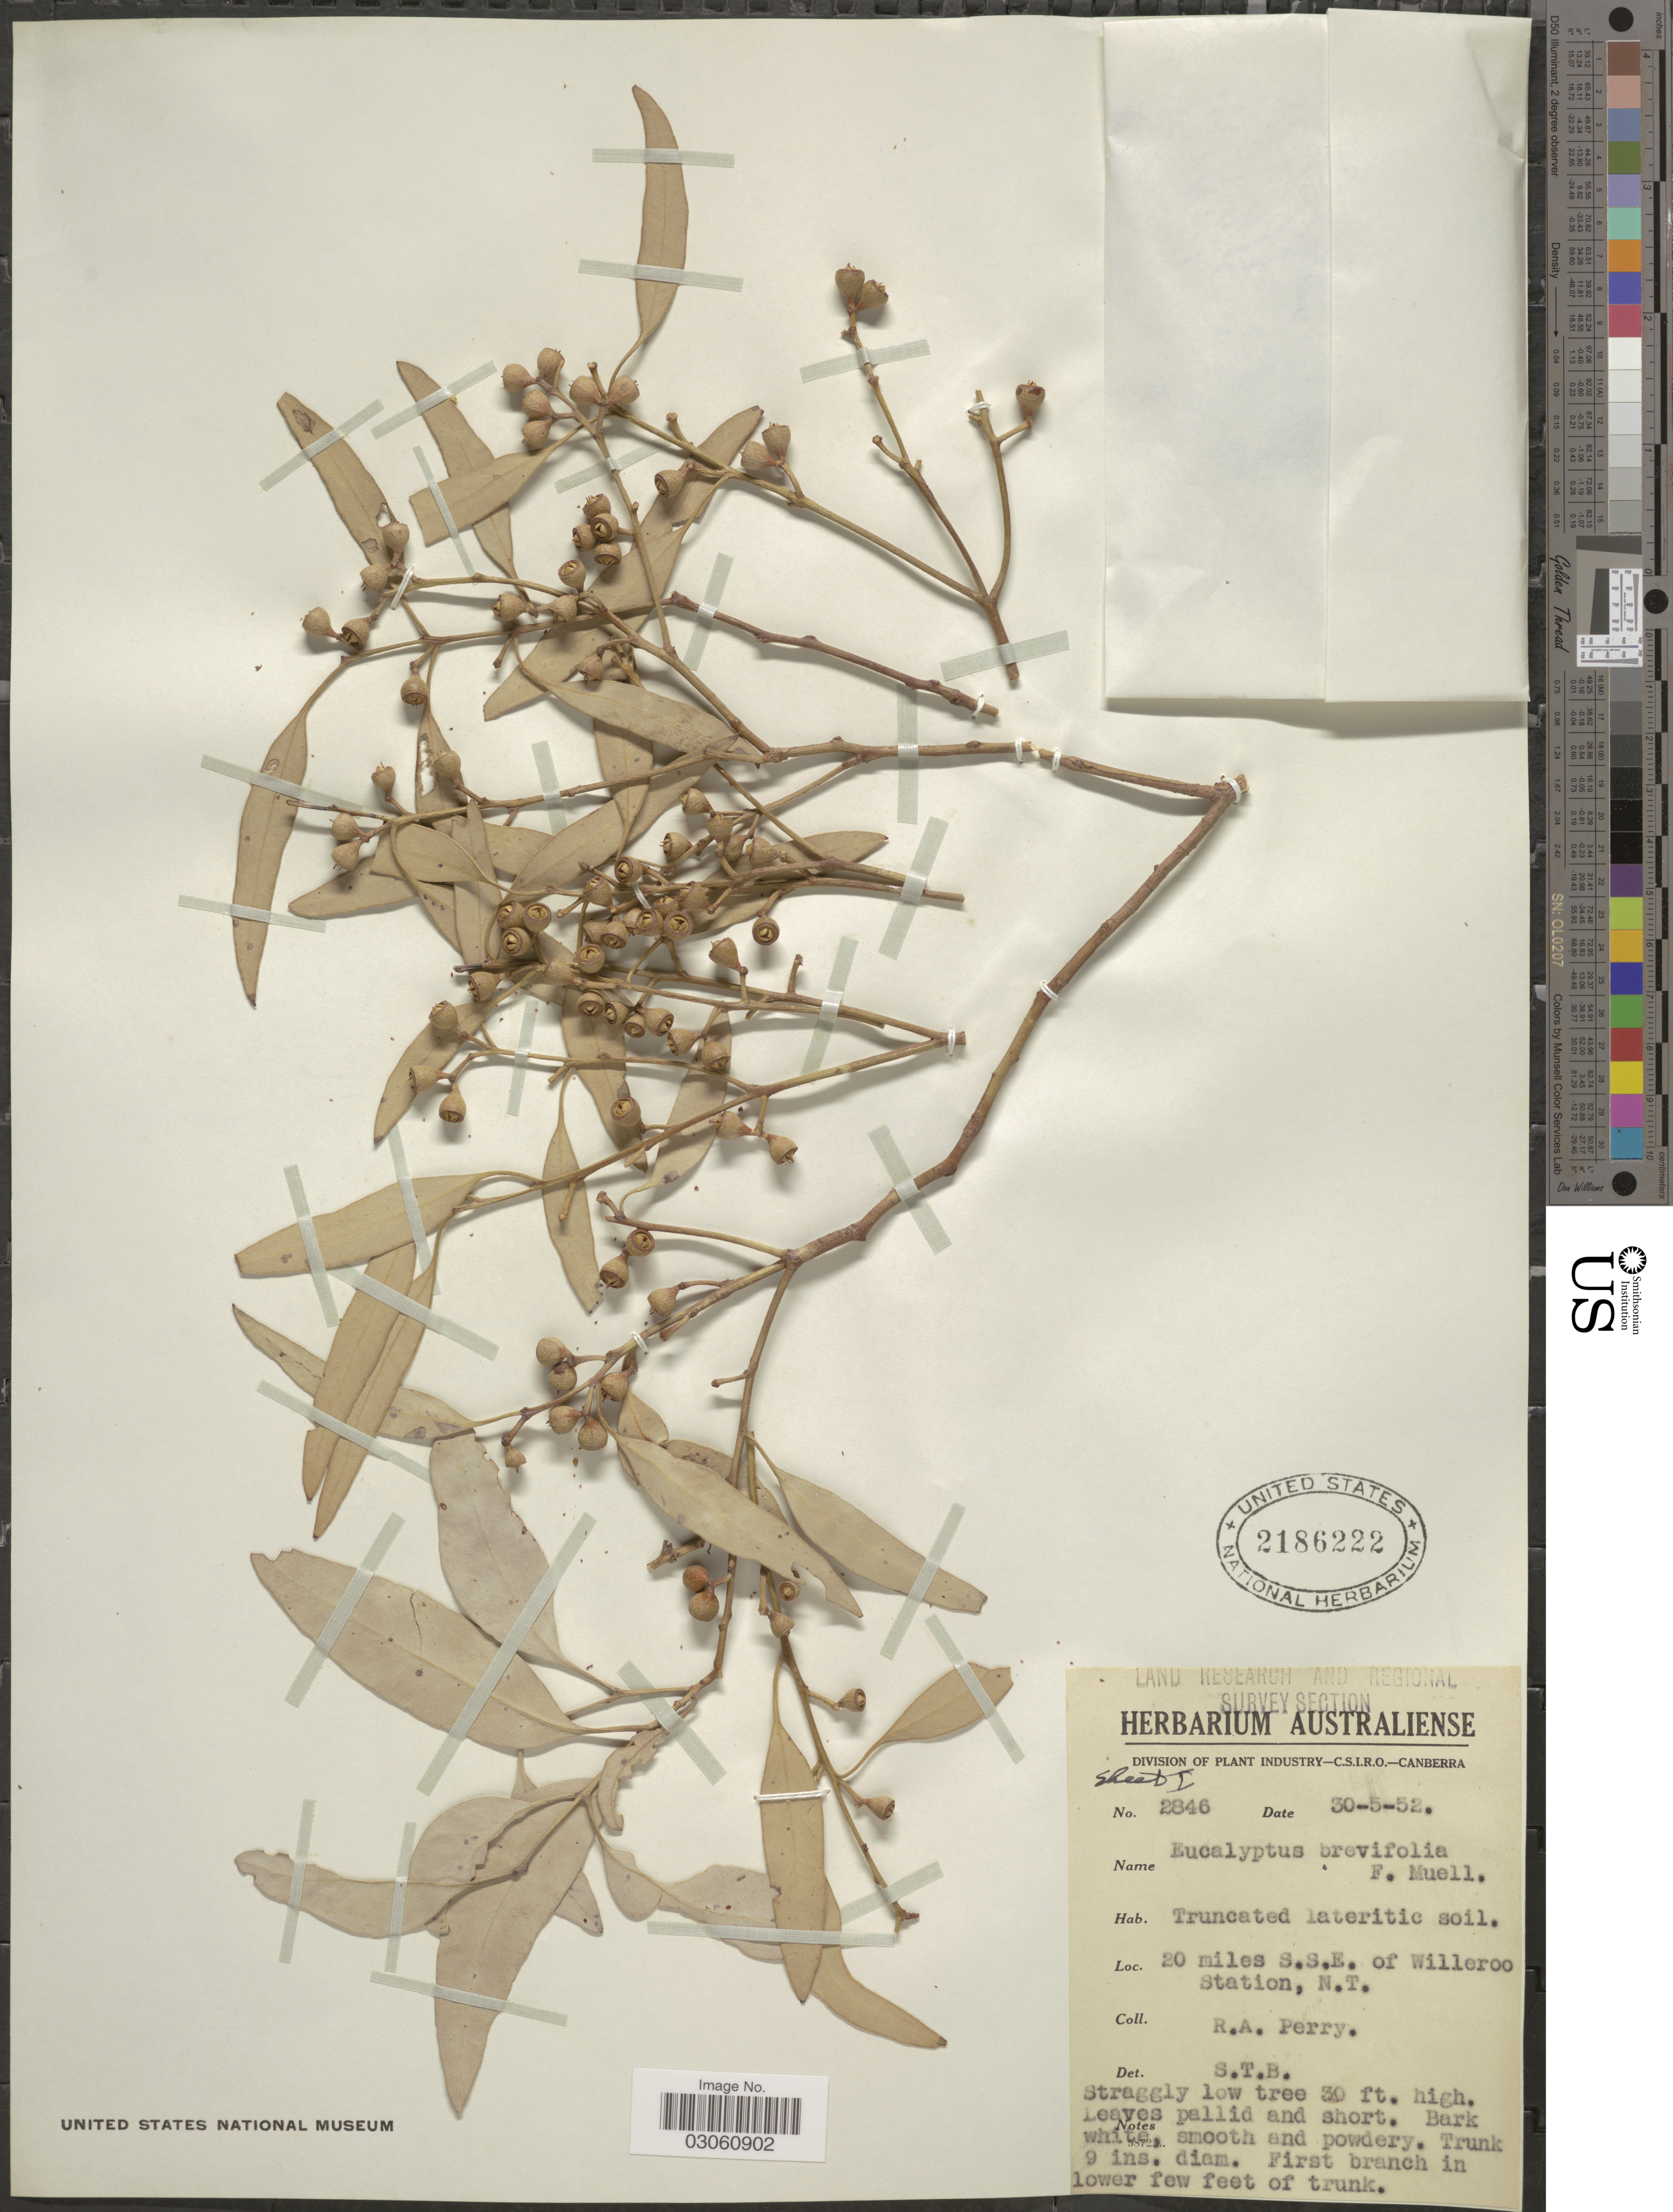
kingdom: Plantae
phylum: Tracheophyta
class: Magnoliopsida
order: Myrtales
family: Myrtaceae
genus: Eucalyptus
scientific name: Eucalyptus brevifolia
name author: F. Muell.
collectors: Perry, R. A.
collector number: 2846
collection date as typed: Transcribed d/m/y: 30/5/52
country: Australia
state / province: Northern Territory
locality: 20 miles S.S.E. of Willeroo Station, N.T.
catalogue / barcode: US 2186222